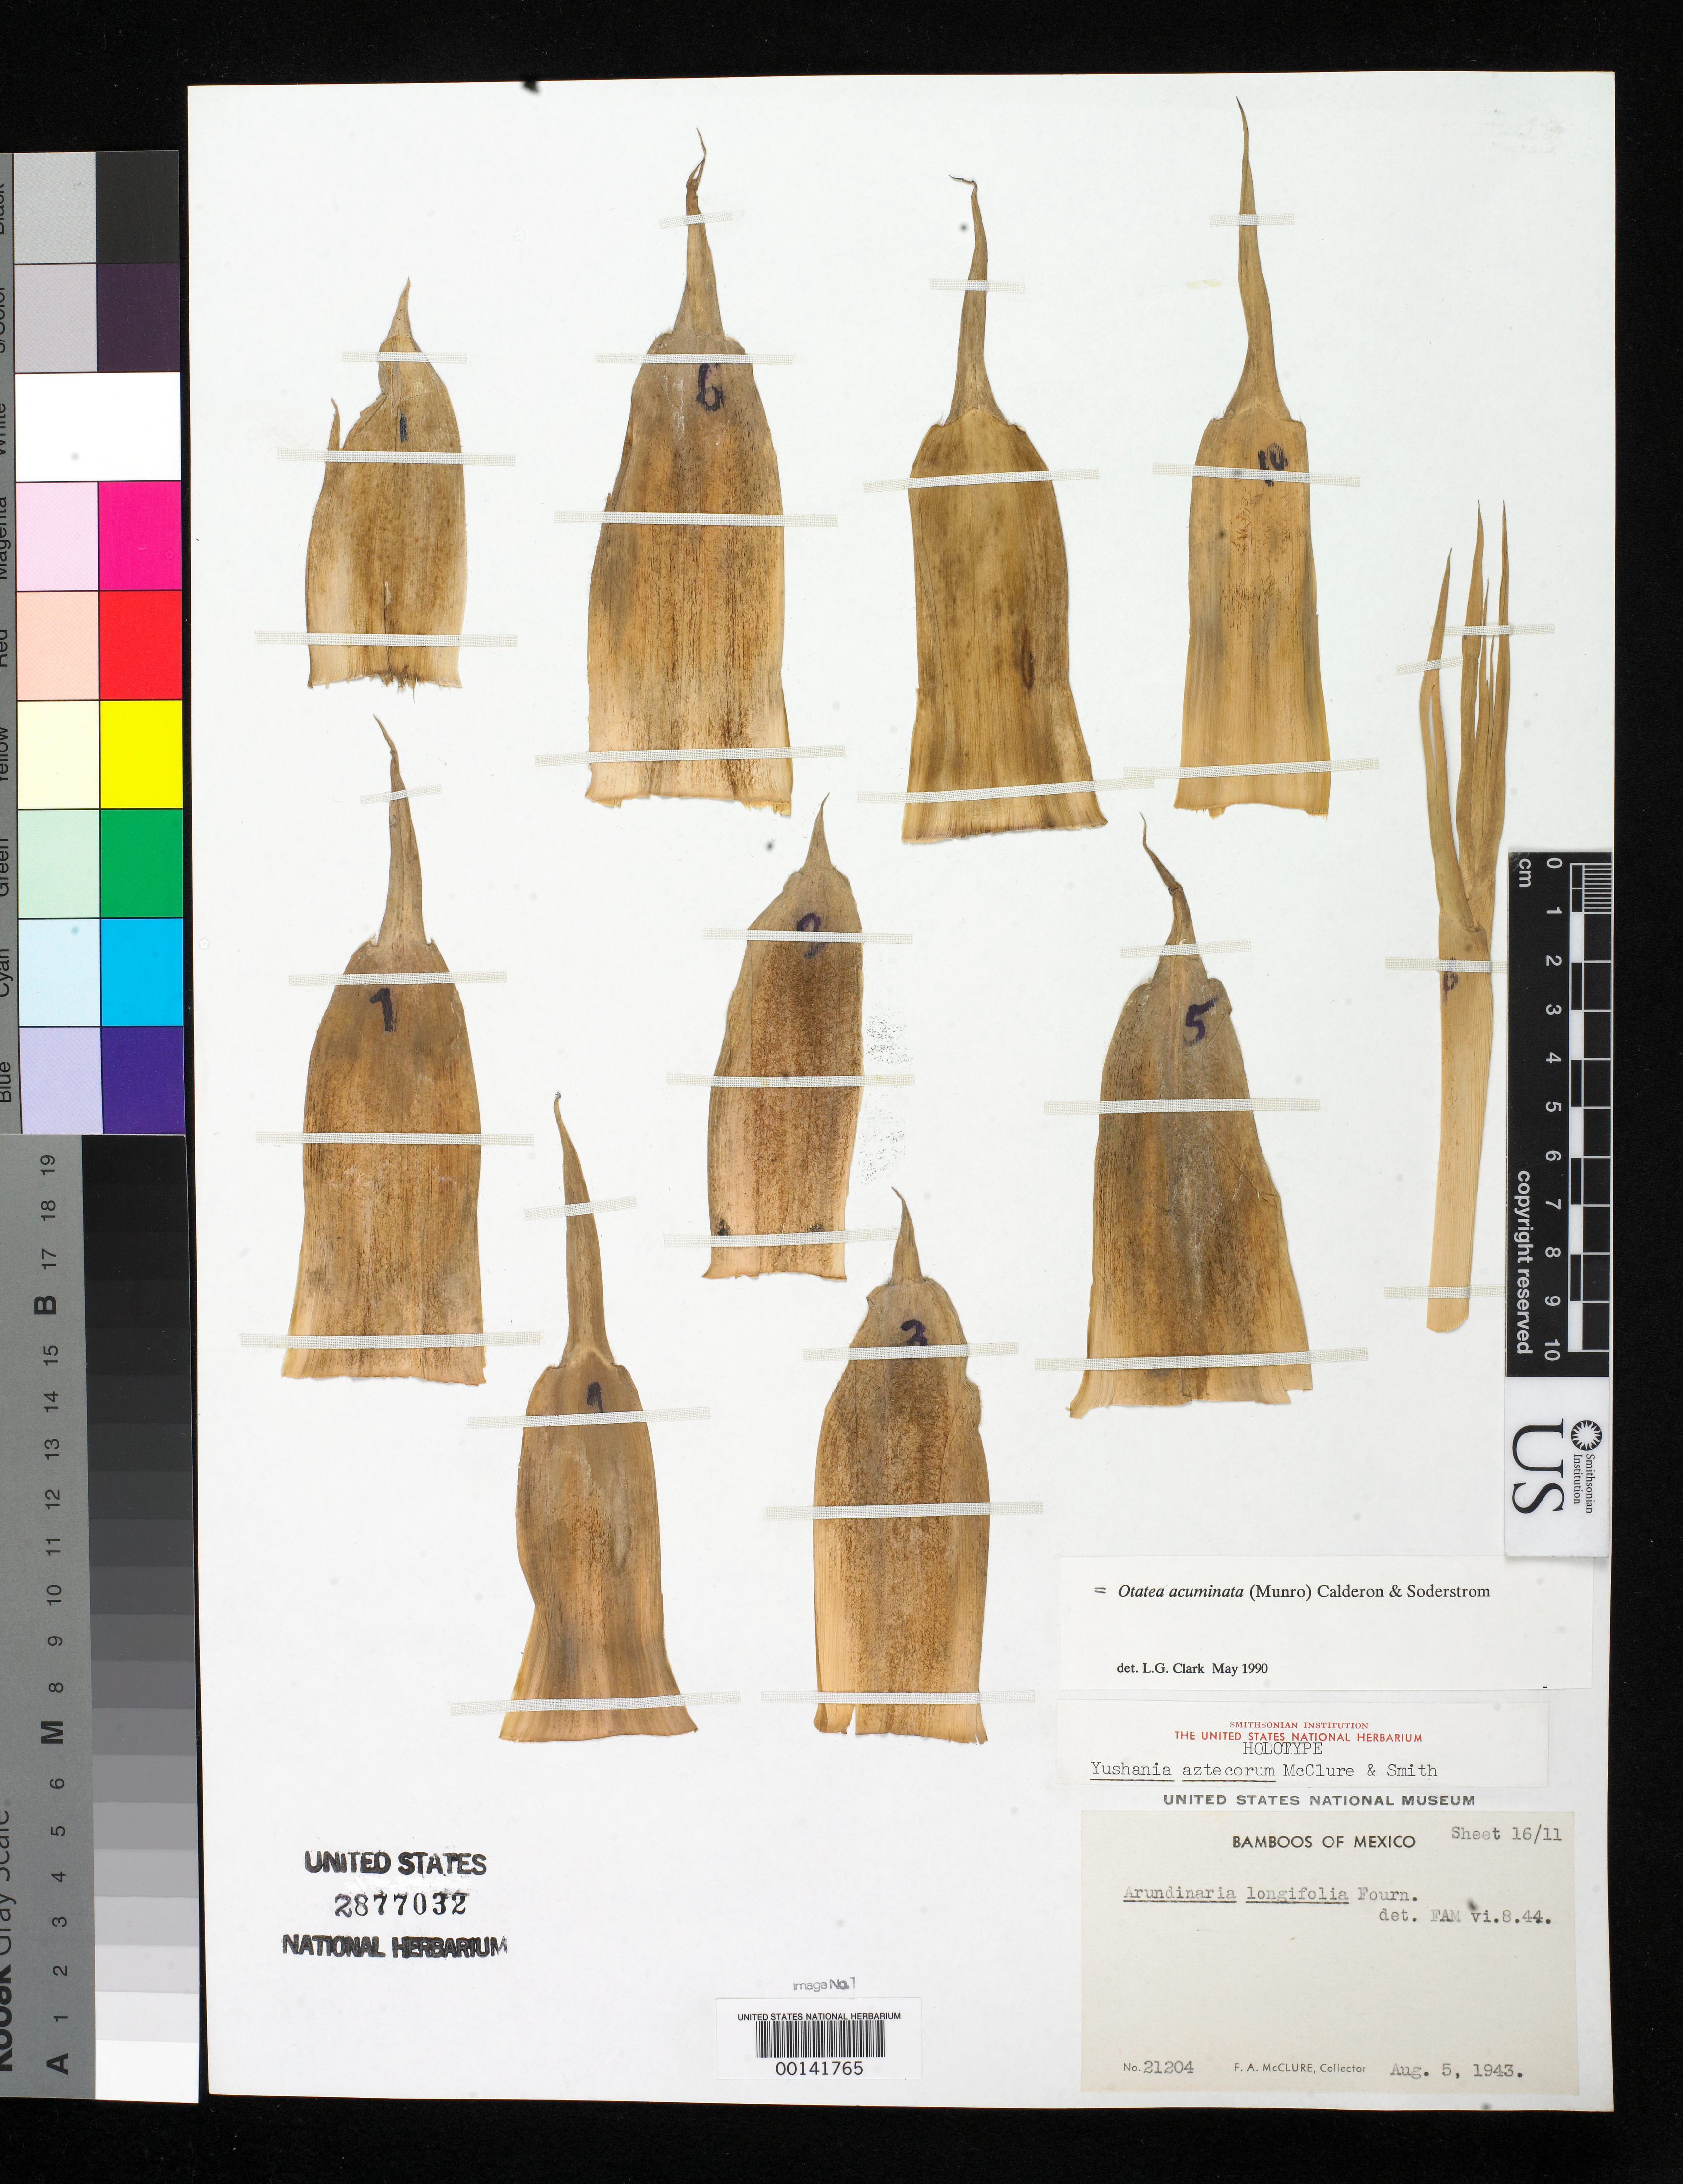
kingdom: Plantae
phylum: Tracheophyta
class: Liliopsida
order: Poales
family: Poaceae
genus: Yushania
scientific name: Yushania aztecorum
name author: McClure & E.W. Sm.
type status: Holotype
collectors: F. A. McClure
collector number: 21204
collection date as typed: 05 Aug 1943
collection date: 1943-08-05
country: Mexico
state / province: Sinaloa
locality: Slopes of La Dispensa, inland from Rosario.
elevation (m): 457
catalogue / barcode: US 2877032